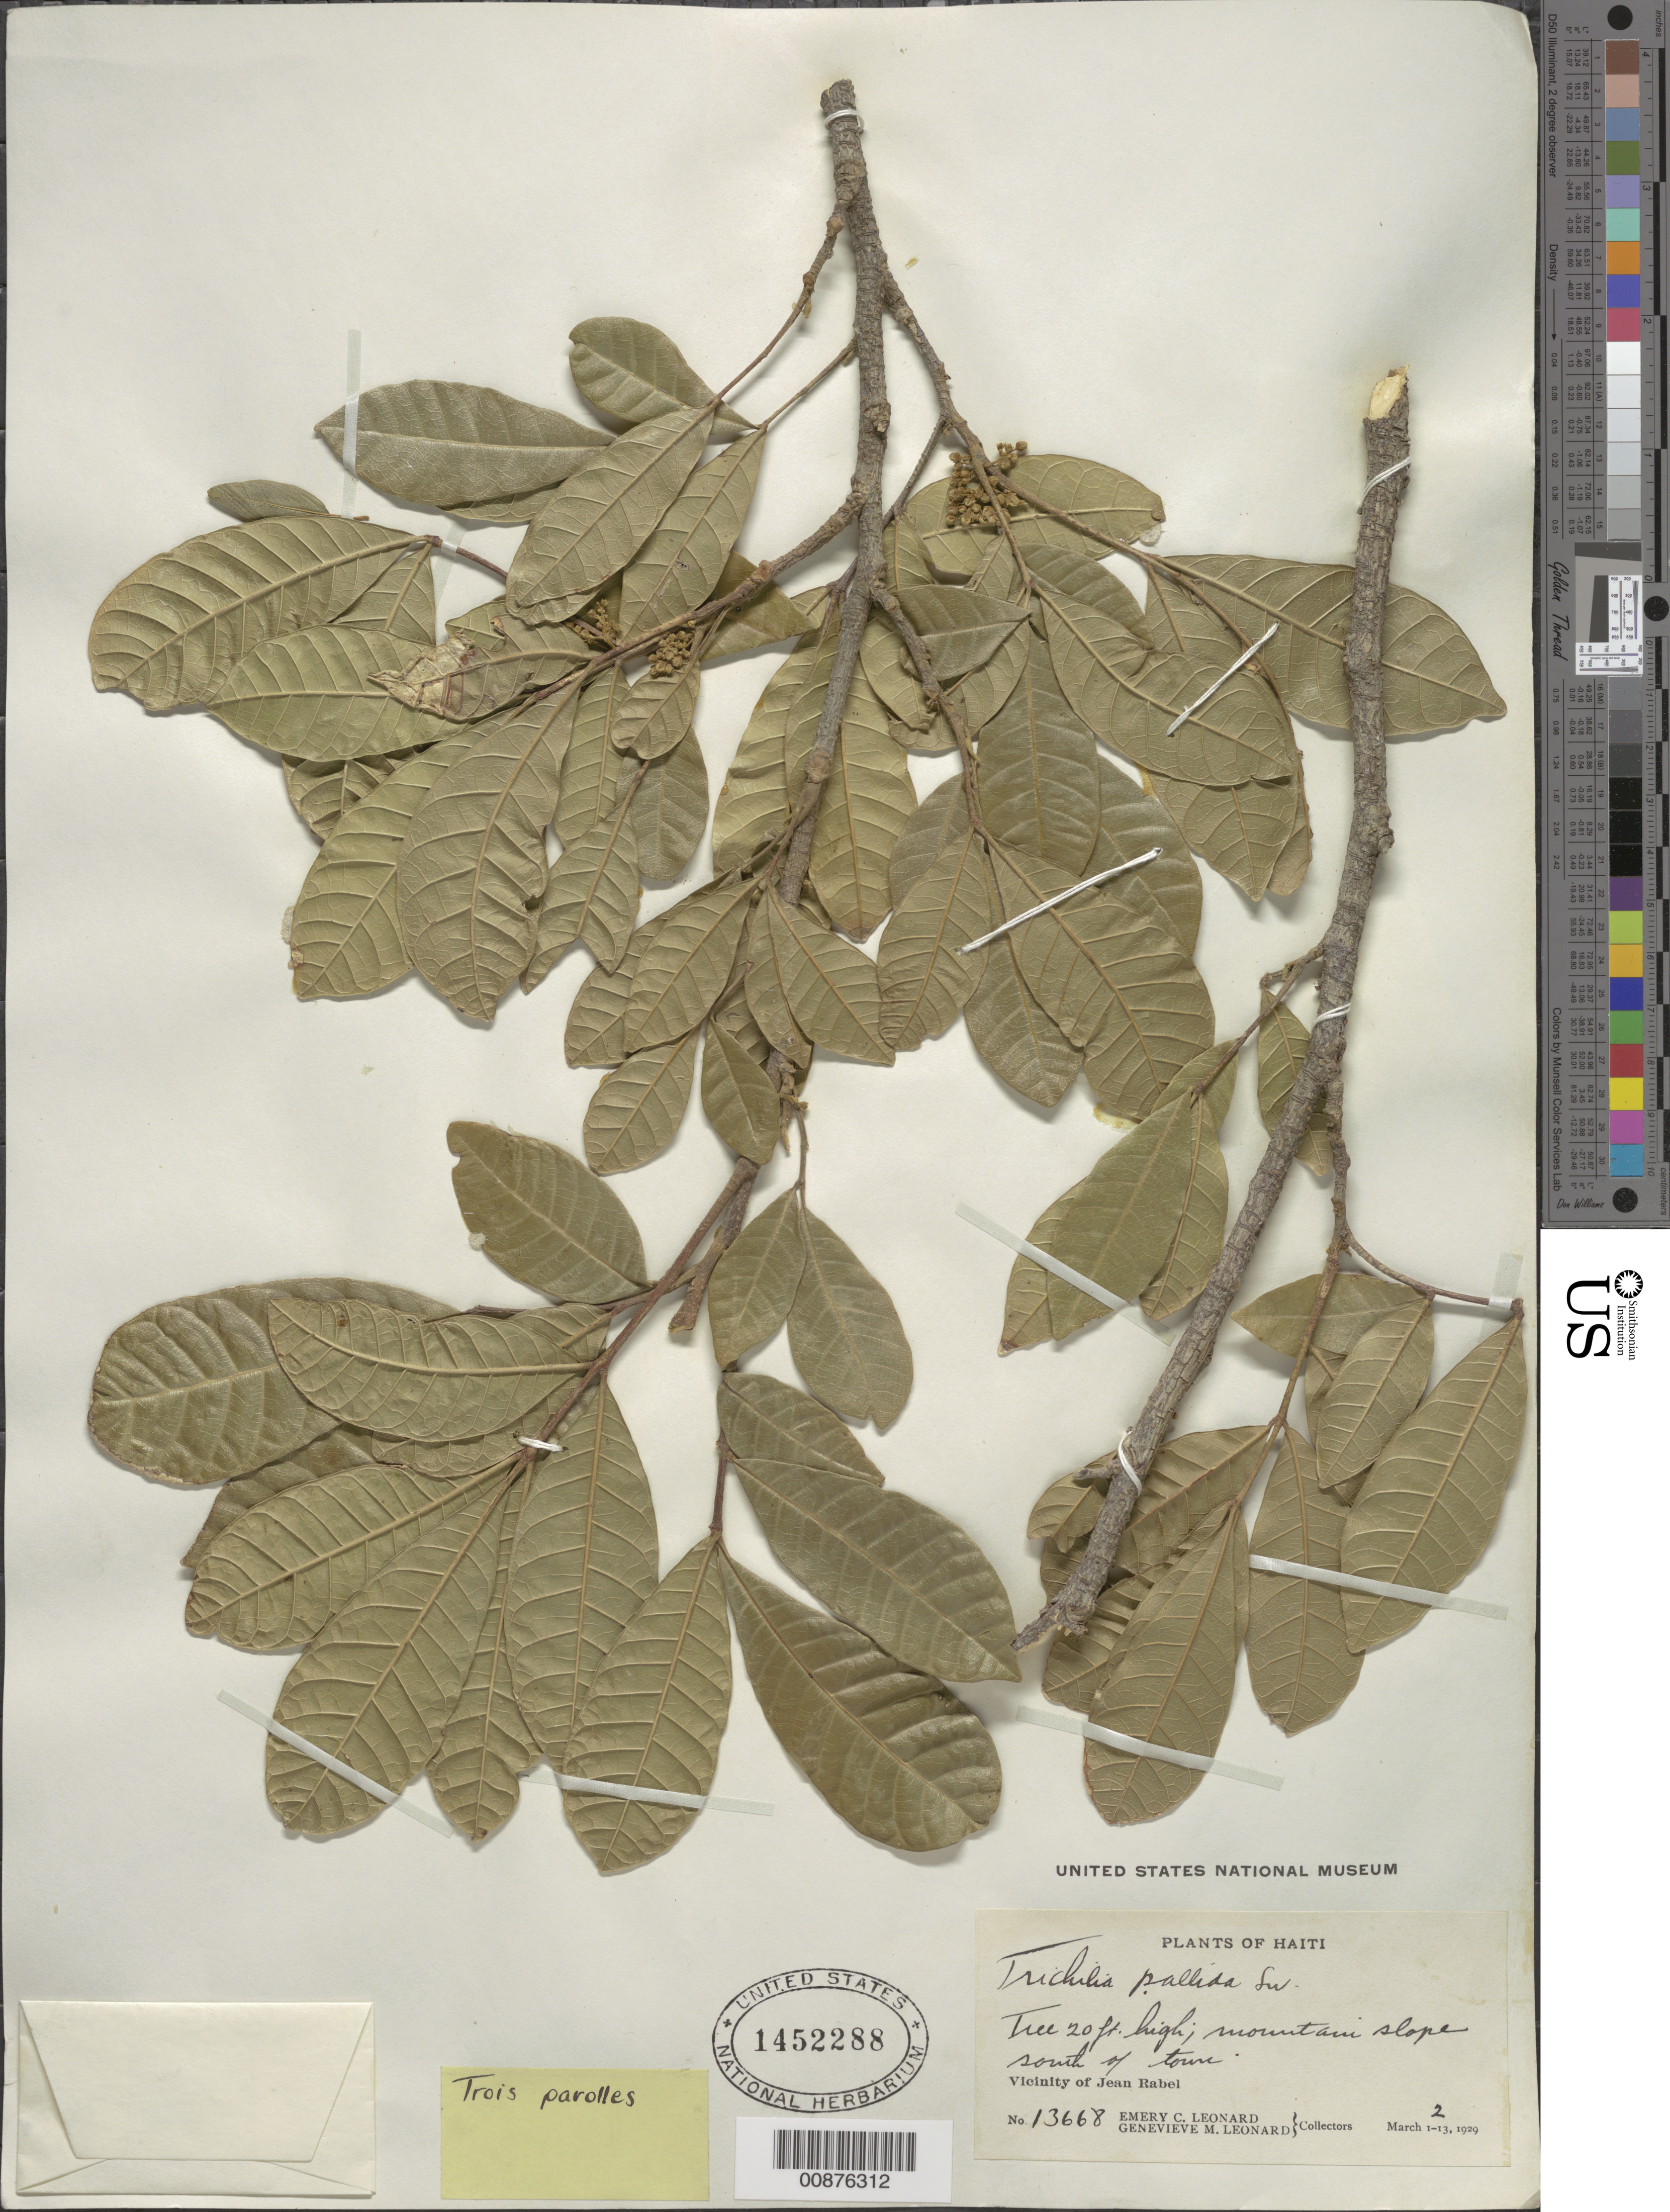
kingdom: Plantae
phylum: Tracheophyta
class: Magnoliopsida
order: Sapindales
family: Meliaceae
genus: Trichilia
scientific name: Trichilia pallida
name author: Sw.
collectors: E. C. Leonard & G. M. Leonard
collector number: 13668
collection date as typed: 02 Mar 1929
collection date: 1929-03-02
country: Haiti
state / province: Nord-Ouest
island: Hispaniola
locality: Vicinity of Jean Rabel, S of town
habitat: Mountain slope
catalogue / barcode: US 1452288